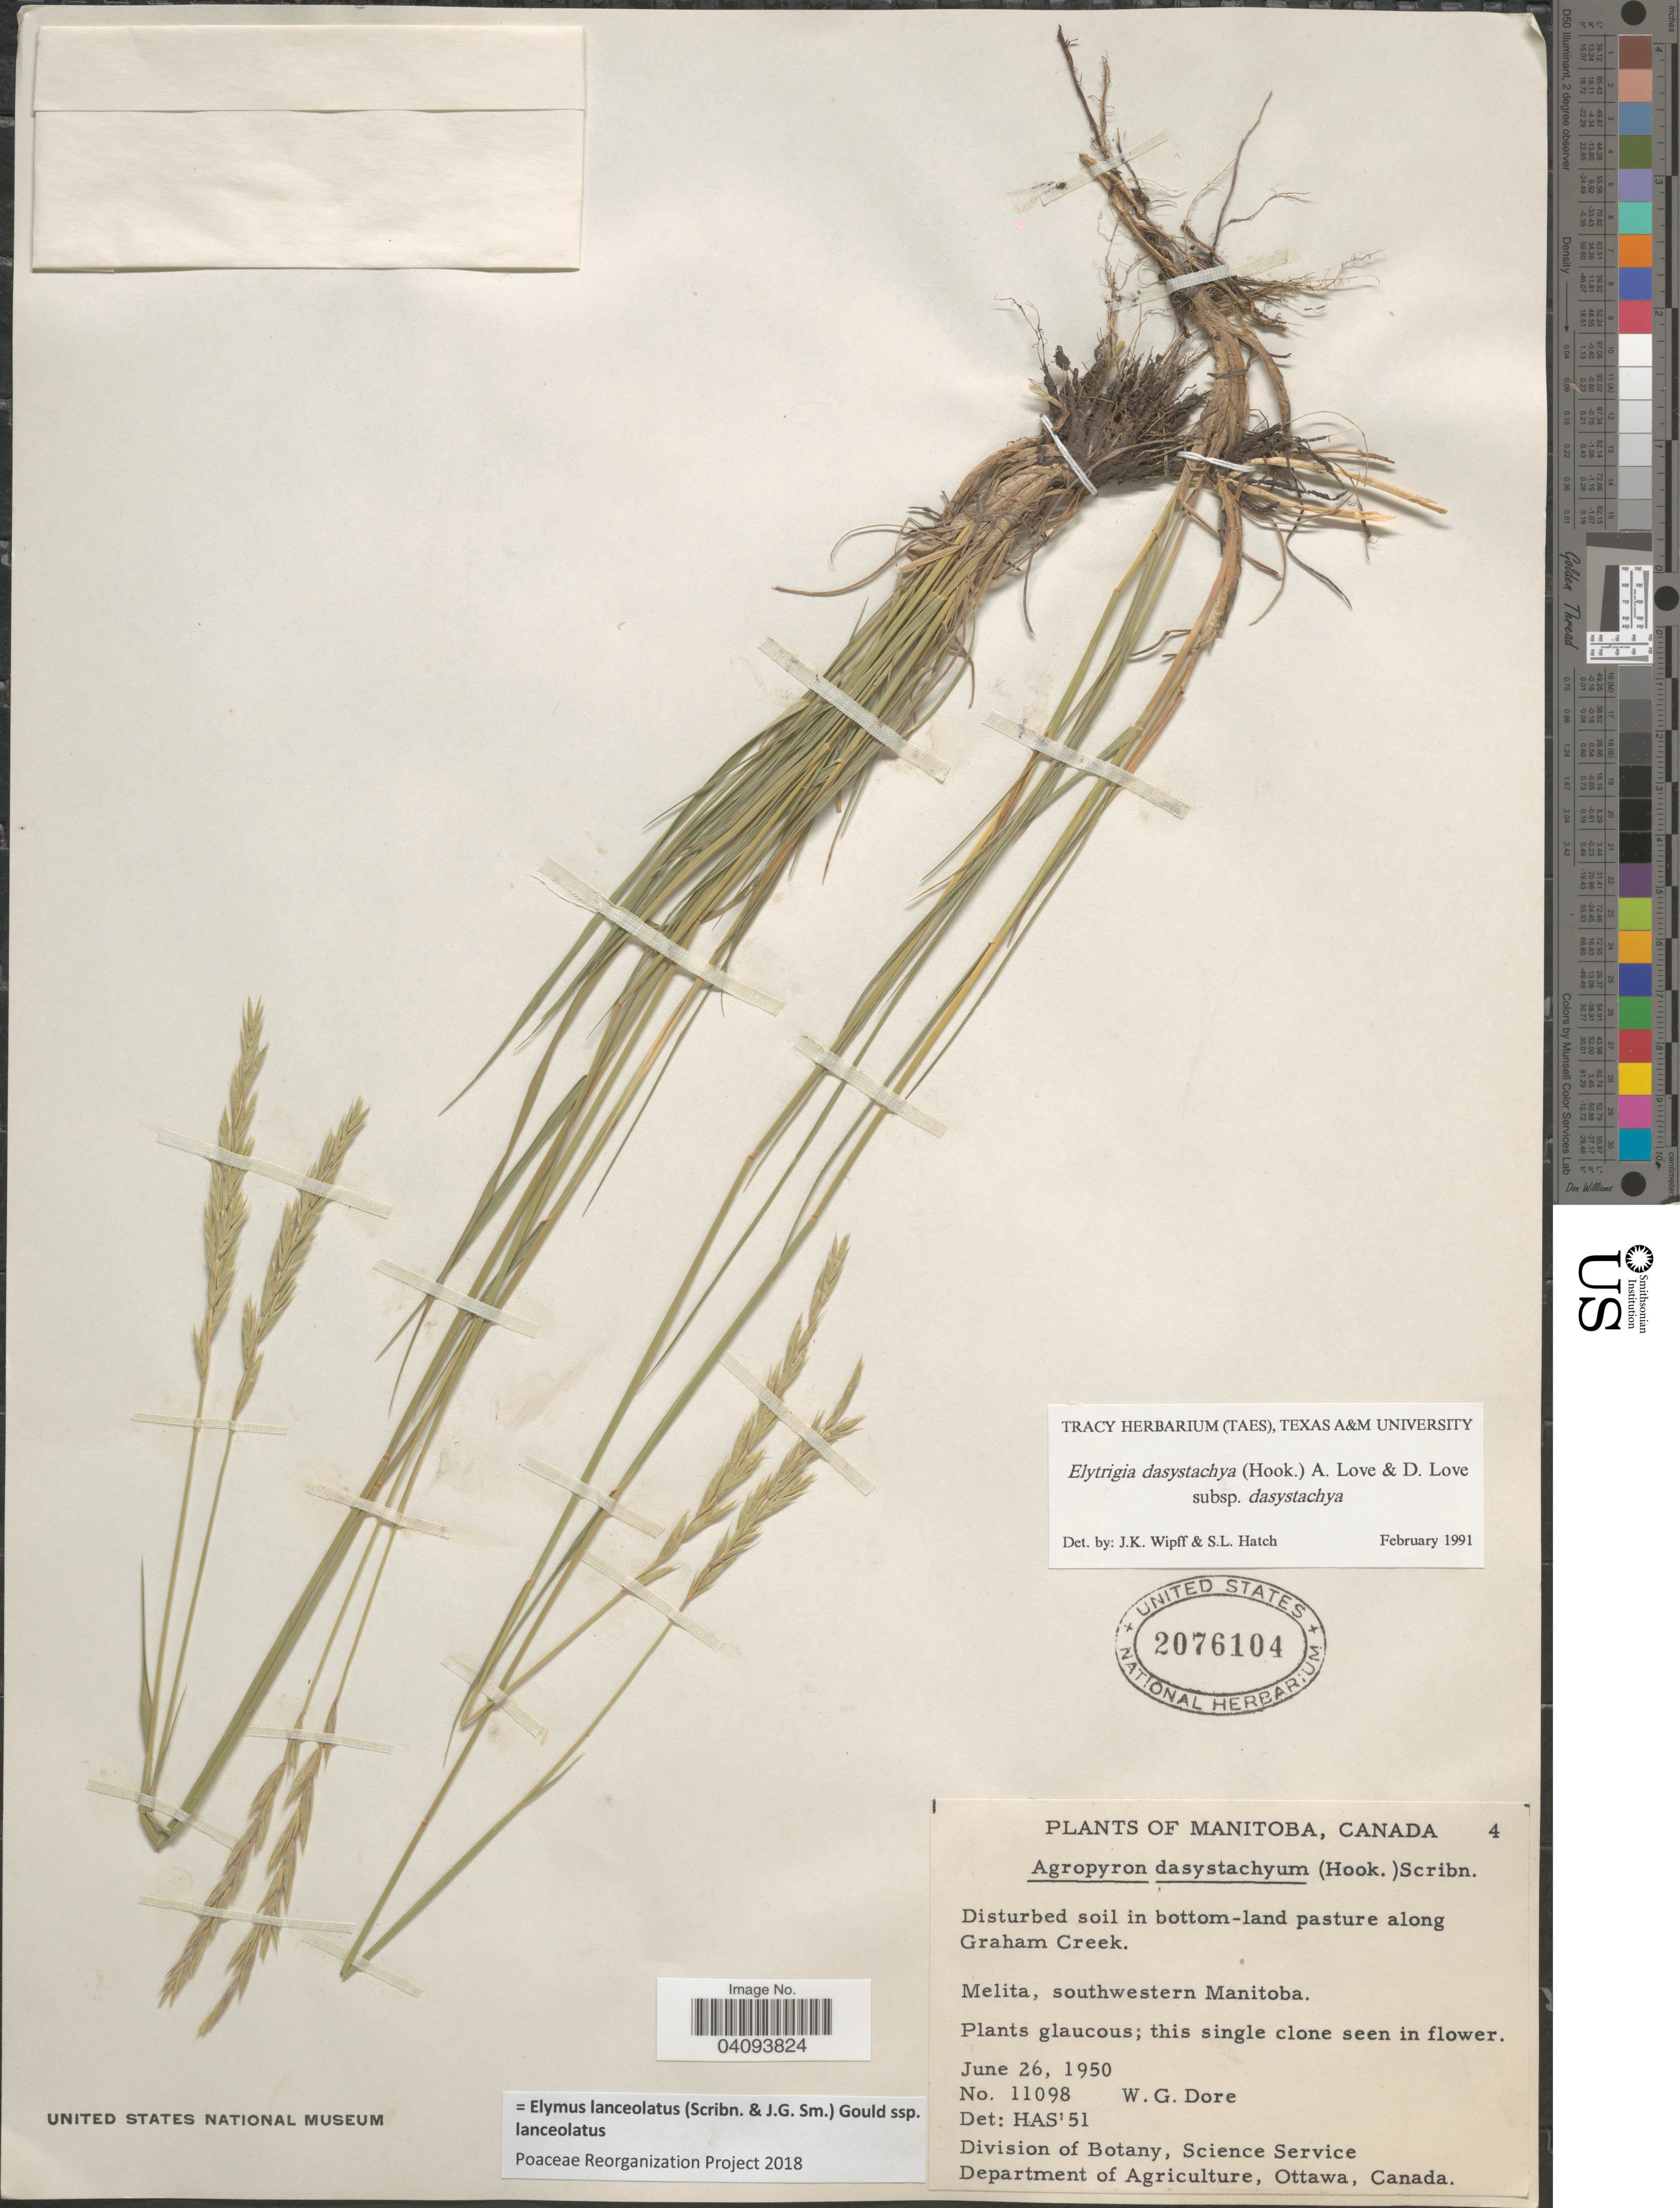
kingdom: Plantae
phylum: Tracheophyta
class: Liliopsida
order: Poales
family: Poaceae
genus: Elymus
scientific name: Elymus lanceolatus subsp. lanceolatus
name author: (Scribn. & J.G. Sm.) Gould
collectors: W. Dore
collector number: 11098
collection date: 1950-06-26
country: Canada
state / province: Manitoba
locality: In bottom-land pasture along Graham Creek. Melita, southwestern Manitoba.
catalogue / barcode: US 2076104